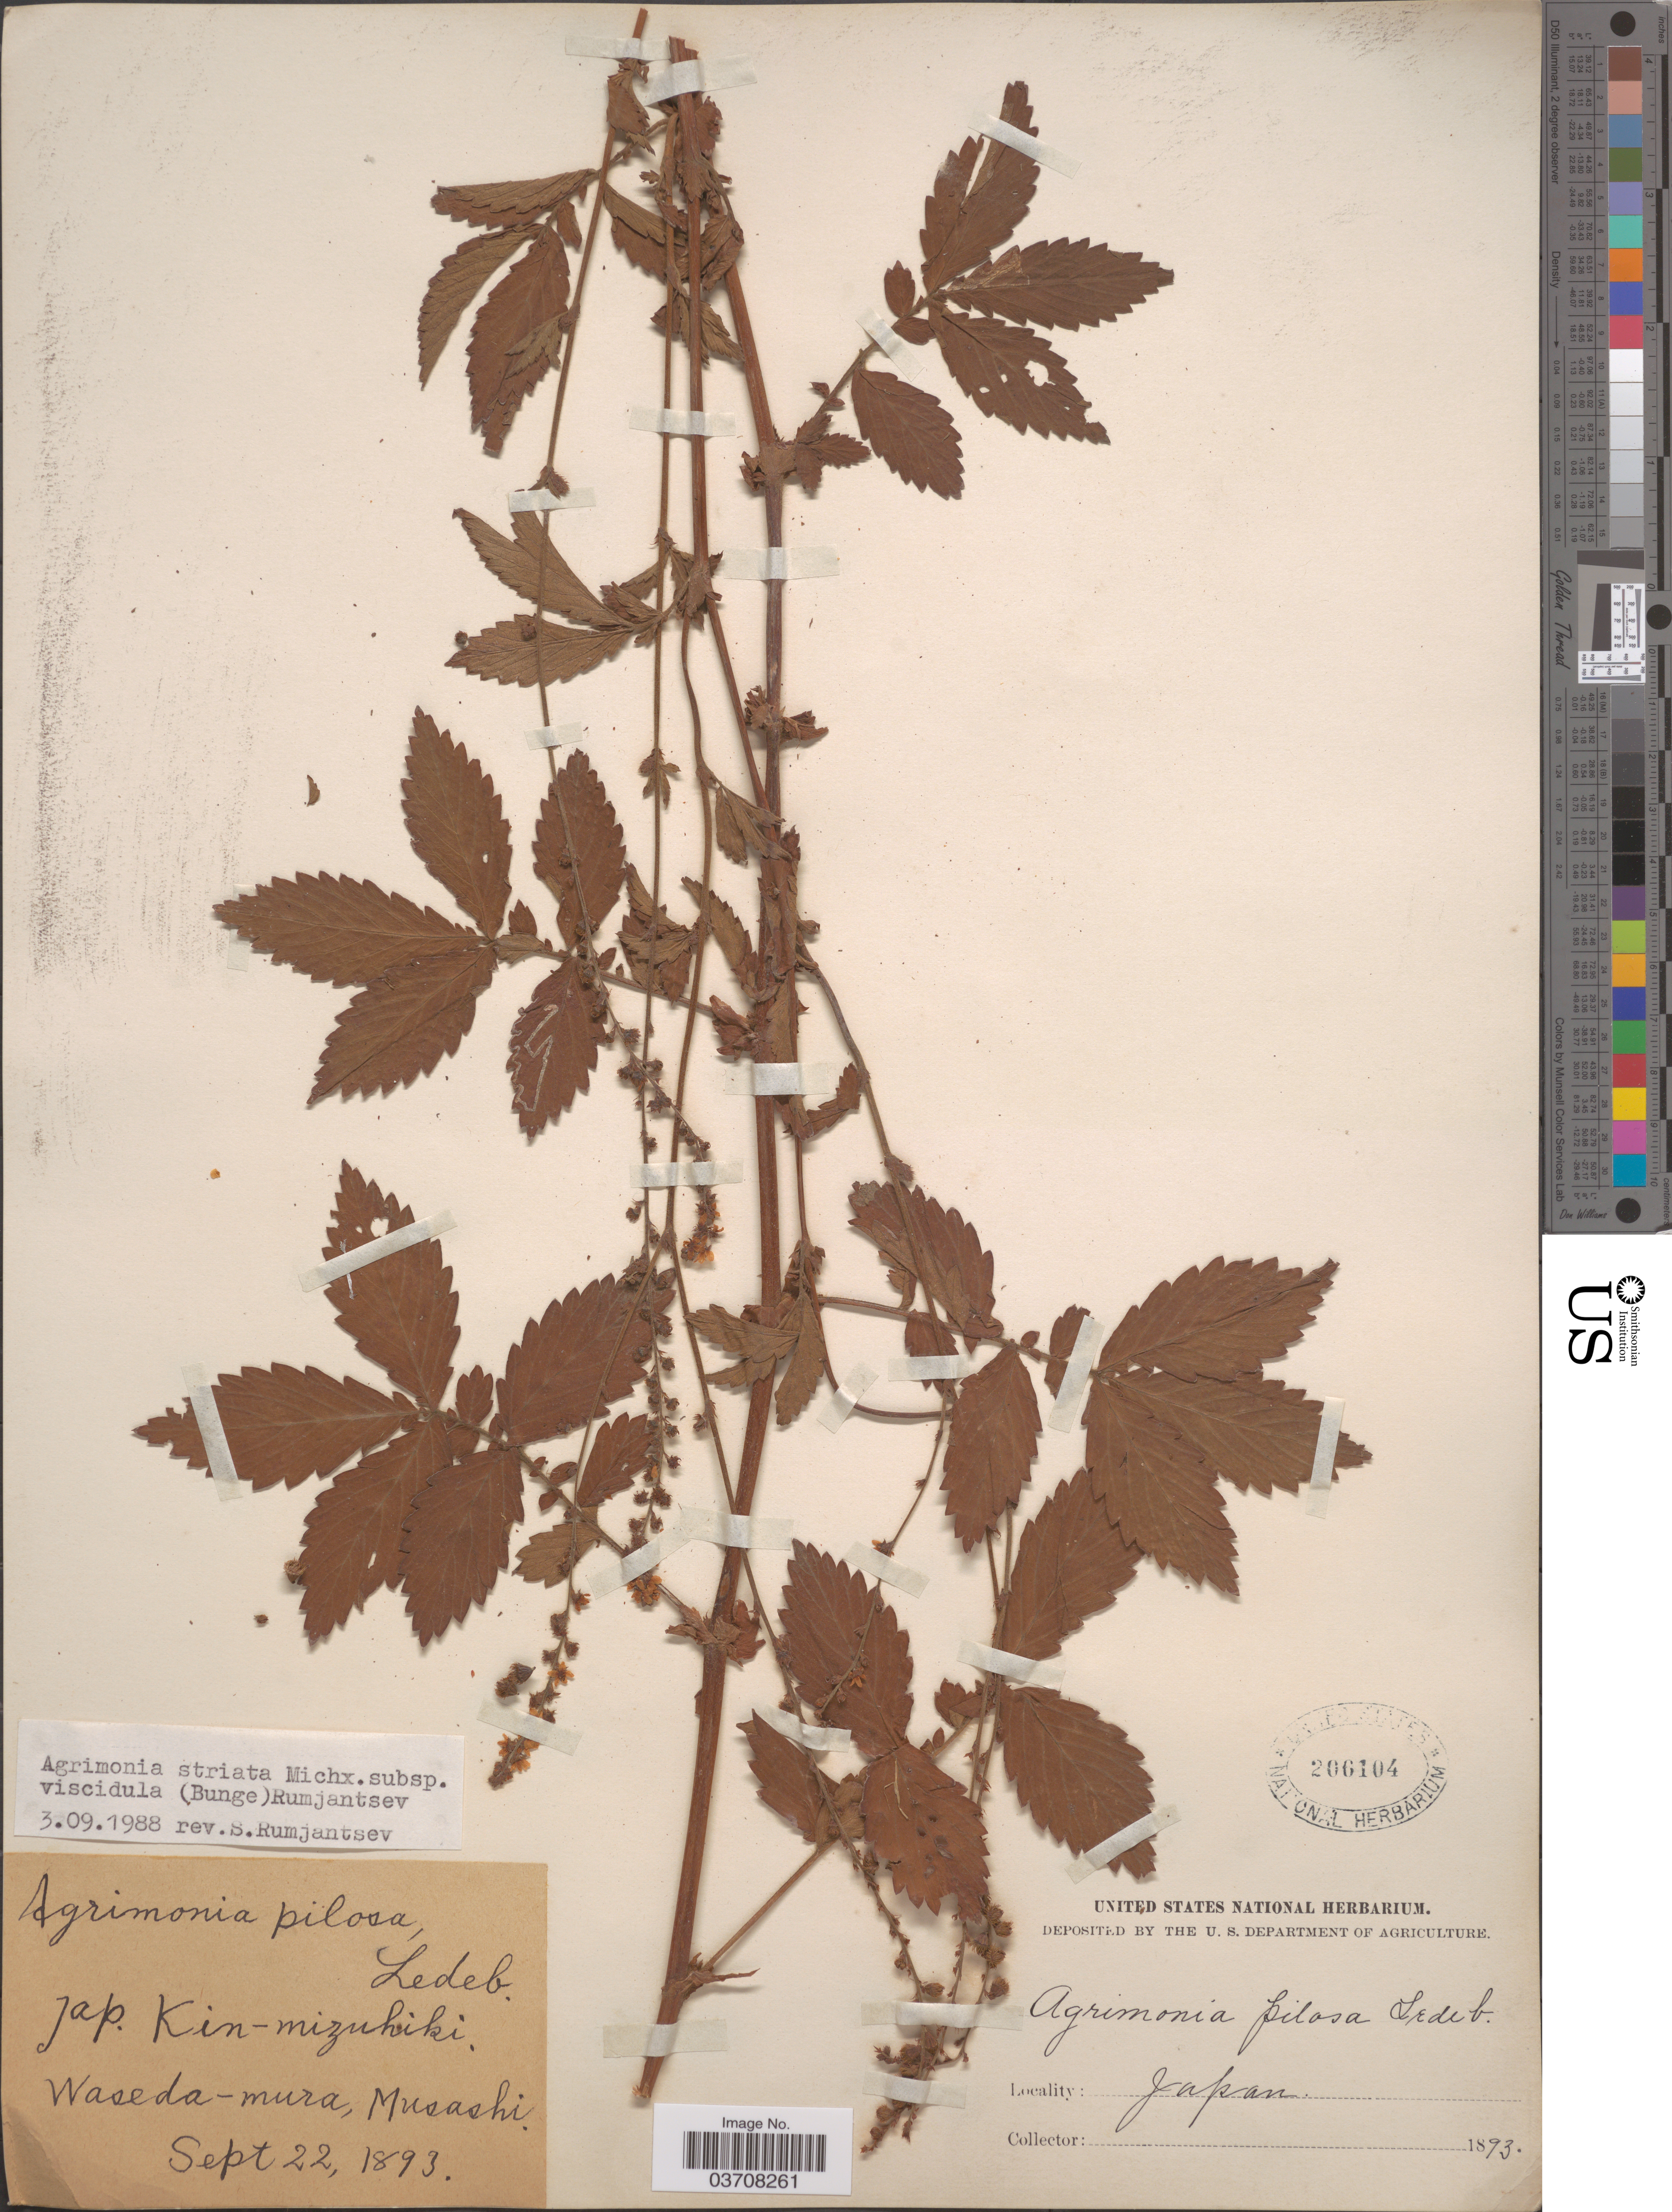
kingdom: Plantae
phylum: Tracheophyta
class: Magnoliopsida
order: Rosales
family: Rosaceae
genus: Agrimonia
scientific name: Agrimonia striata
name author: Michx.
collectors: ex herb. United States National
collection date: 1893-09-22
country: Japan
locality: Waseda-mura, Musashi.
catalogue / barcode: US 206104